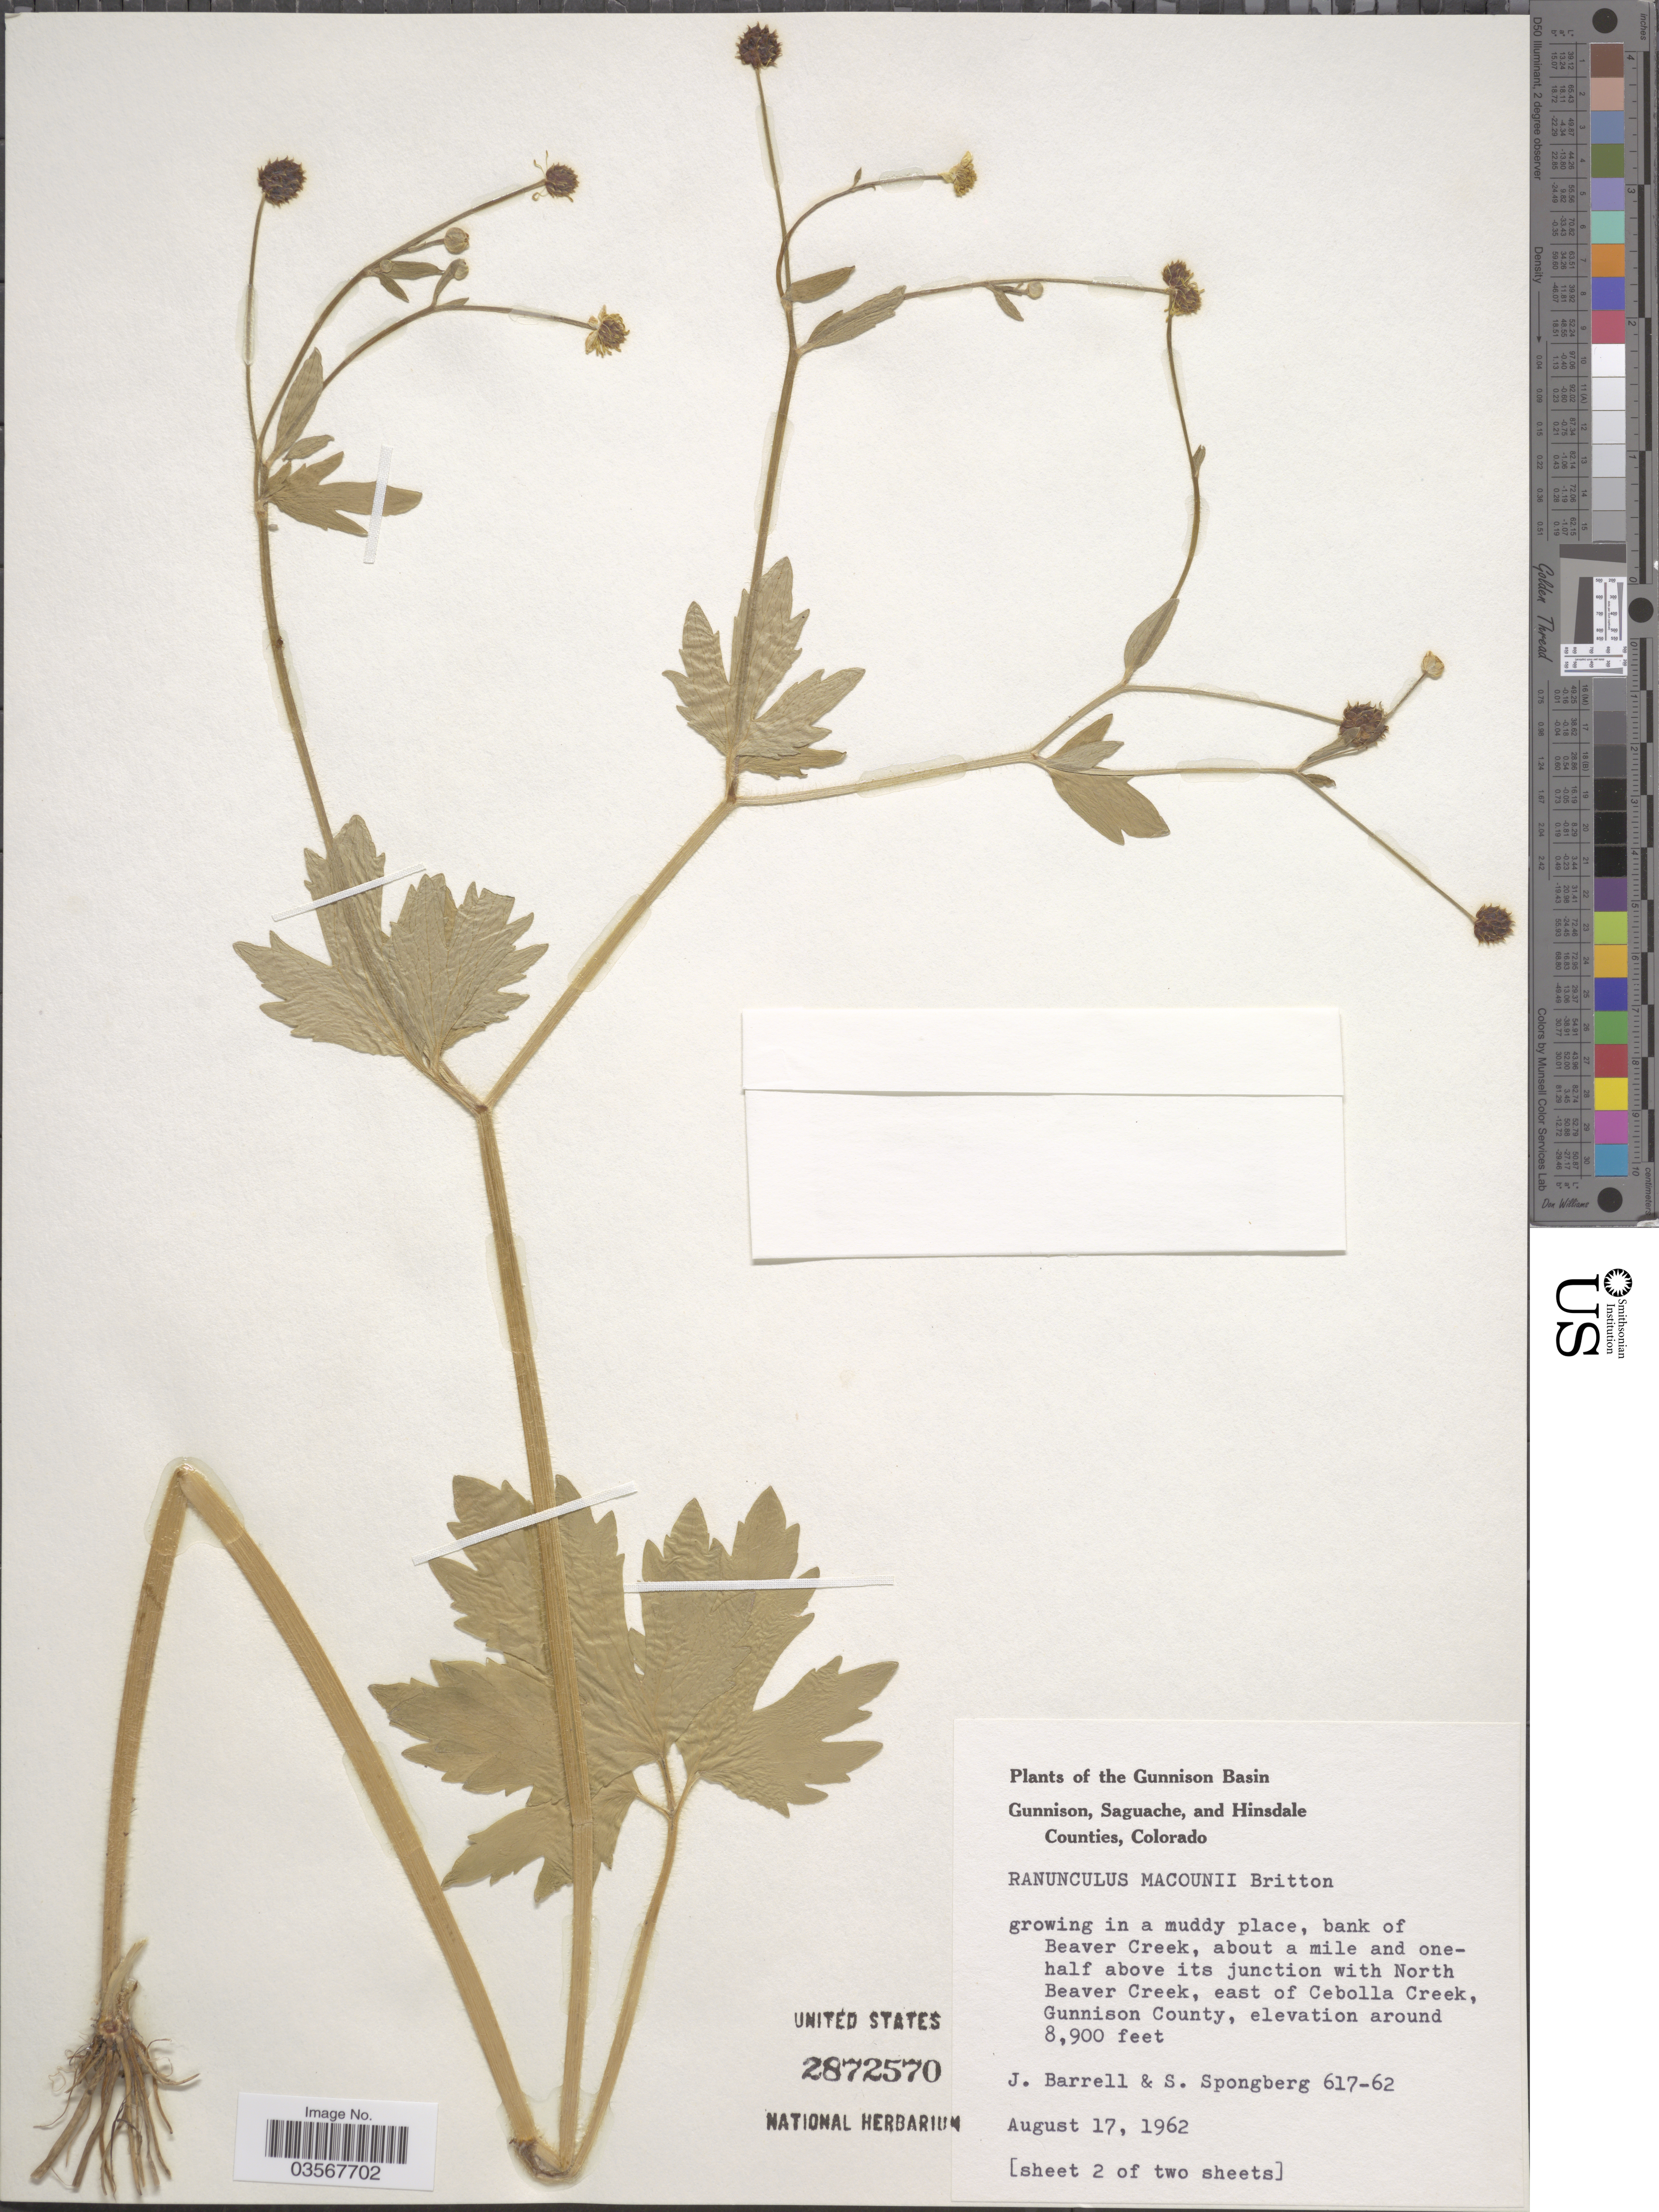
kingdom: Plantae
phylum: Tracheophyta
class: Magnoliopsida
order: Ranunculales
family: Ranunculaceae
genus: Ranunculus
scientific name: Ranunculus macounii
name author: Britton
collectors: J. Barrell & S. A.Spongberg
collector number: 617-62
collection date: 1962-08-17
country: United States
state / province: Colorado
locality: The Gunnison Basin. Bank of Beaver Creek, about a mile and one-half above its junction with North Beaver Creek, east of Cebolla Creek, Gunnison County.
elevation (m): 2713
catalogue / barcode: US 2872570